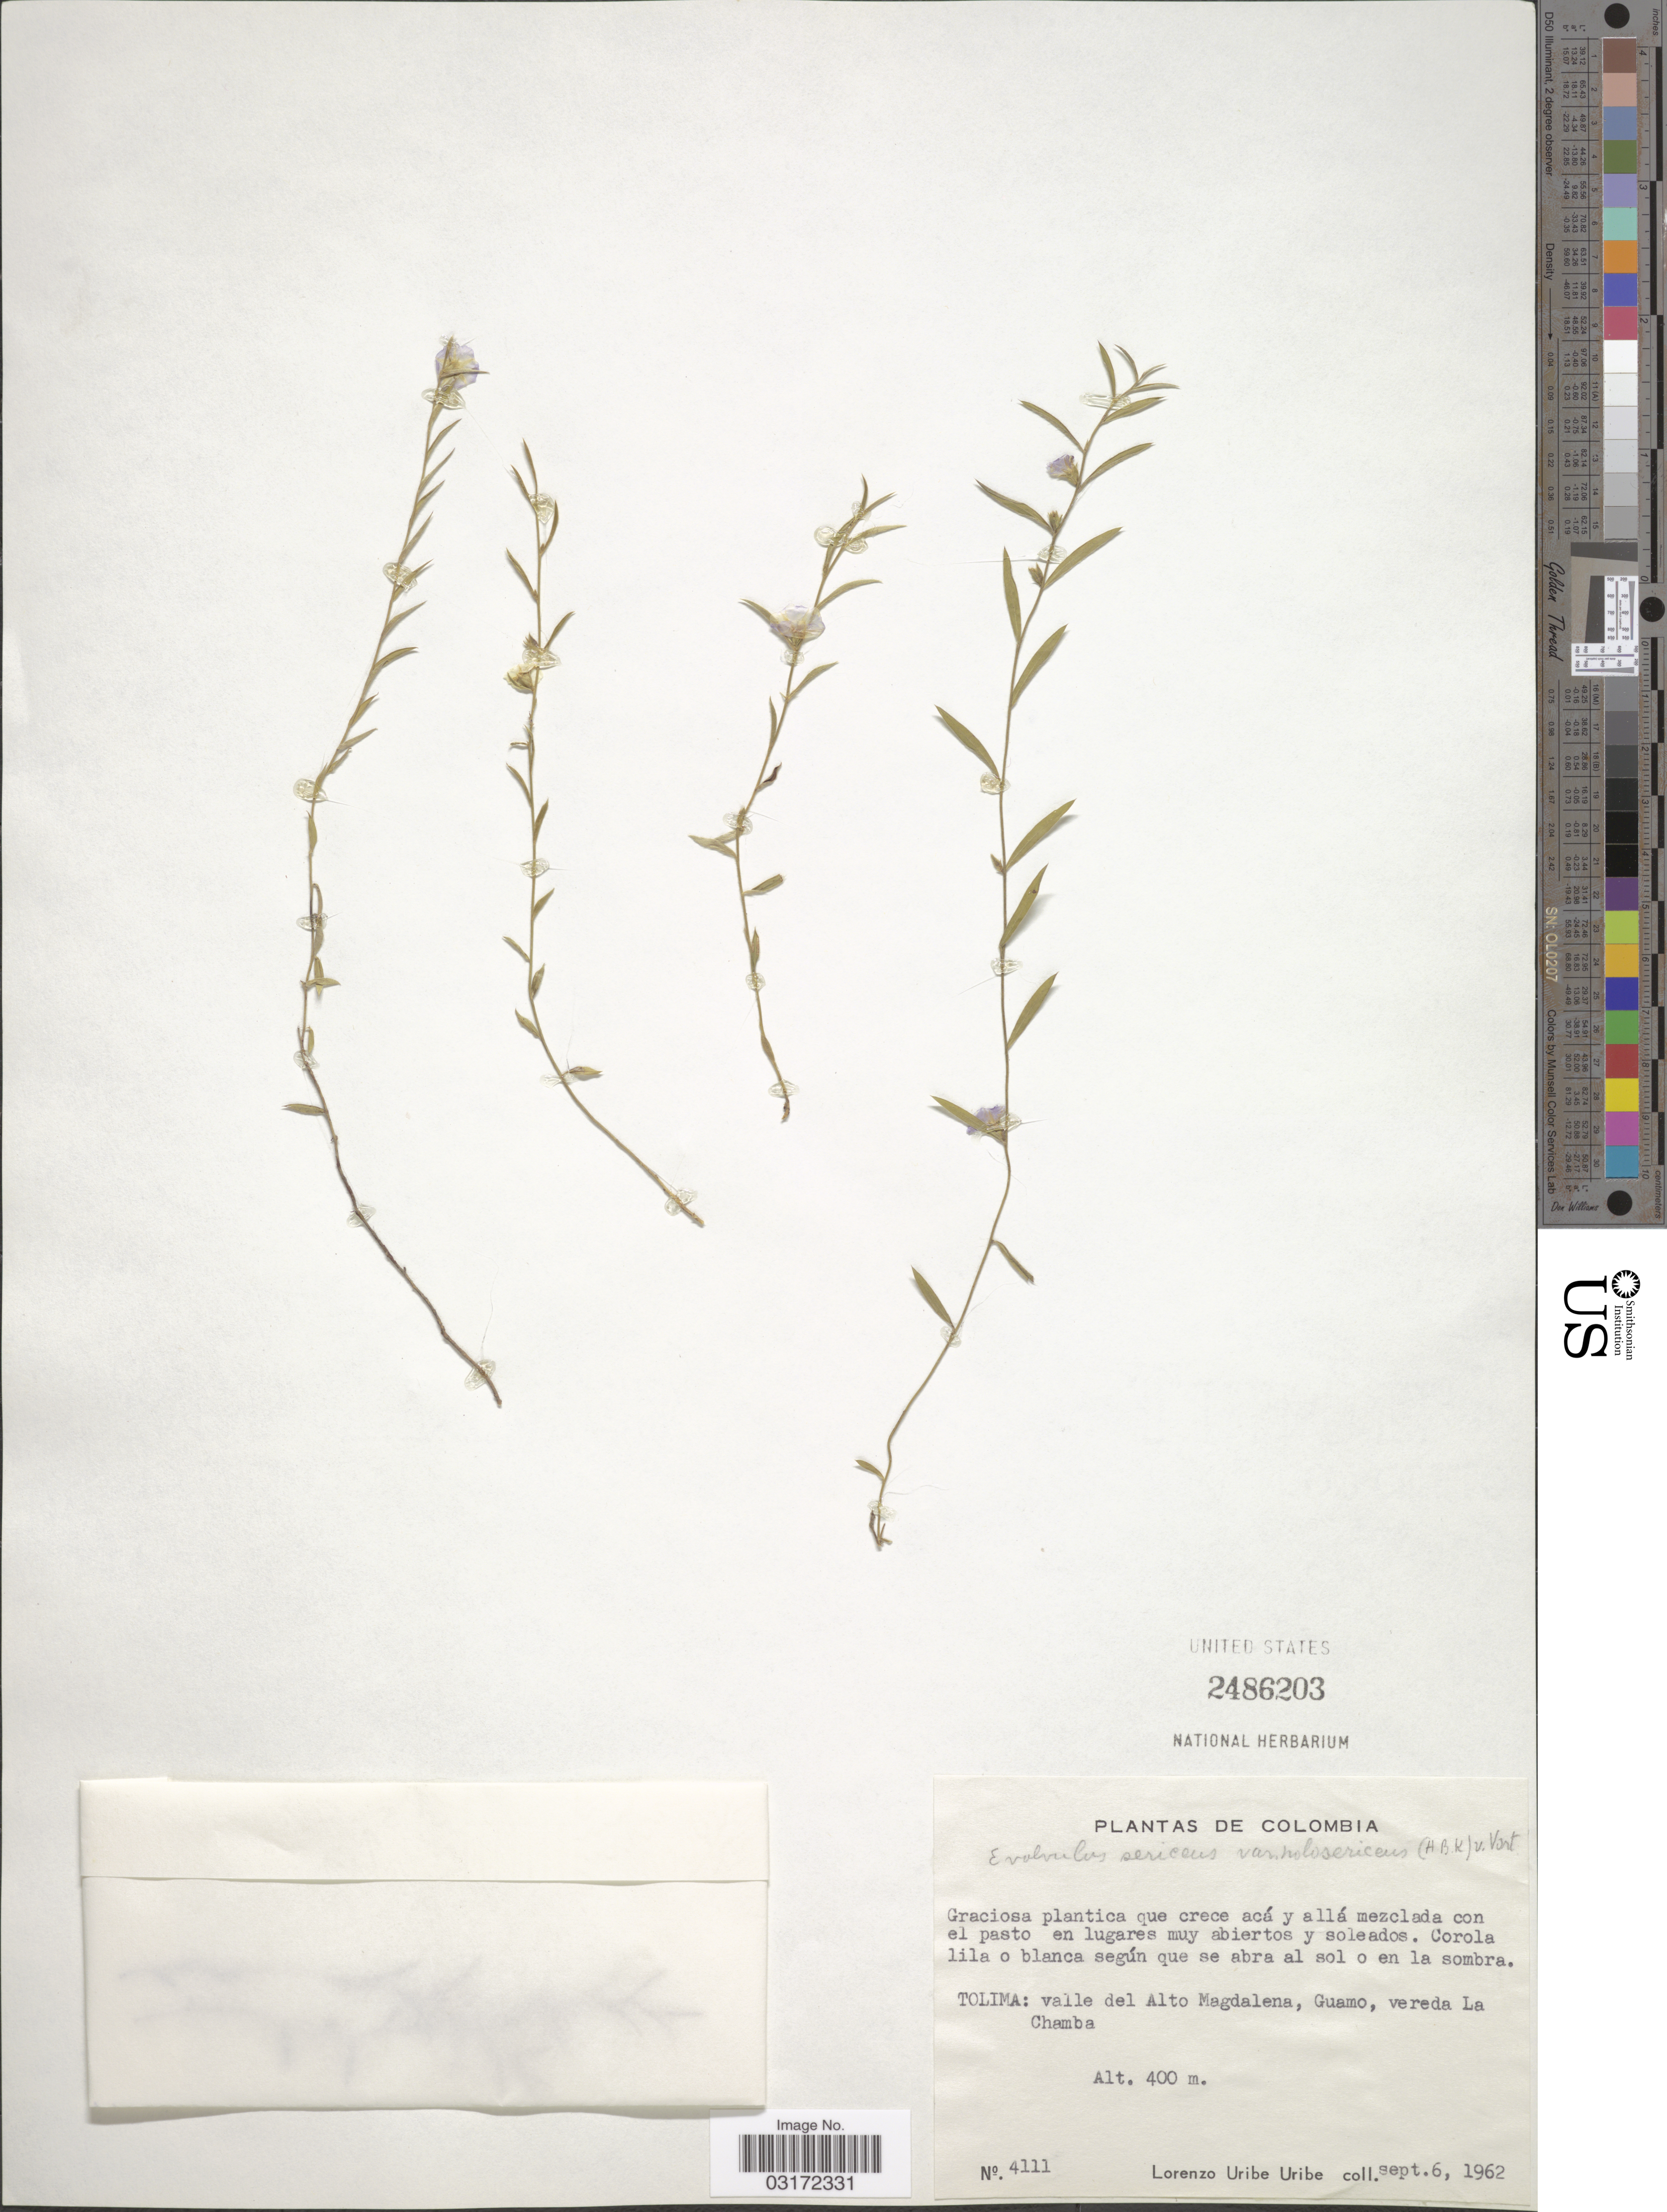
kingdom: Plantae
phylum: Tracheophyta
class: Magnoliopsida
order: Solanales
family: Convolvulaceae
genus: Evolvulus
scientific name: Evolvulus sericeus var. holosericeus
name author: (Kunth) Ooststr.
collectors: L. Uribe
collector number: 4111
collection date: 1962-09-06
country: Colombia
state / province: Tolima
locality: Valle del Alto Magdalena, Guamo, vereda La Chamba.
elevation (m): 400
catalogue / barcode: US 2486203